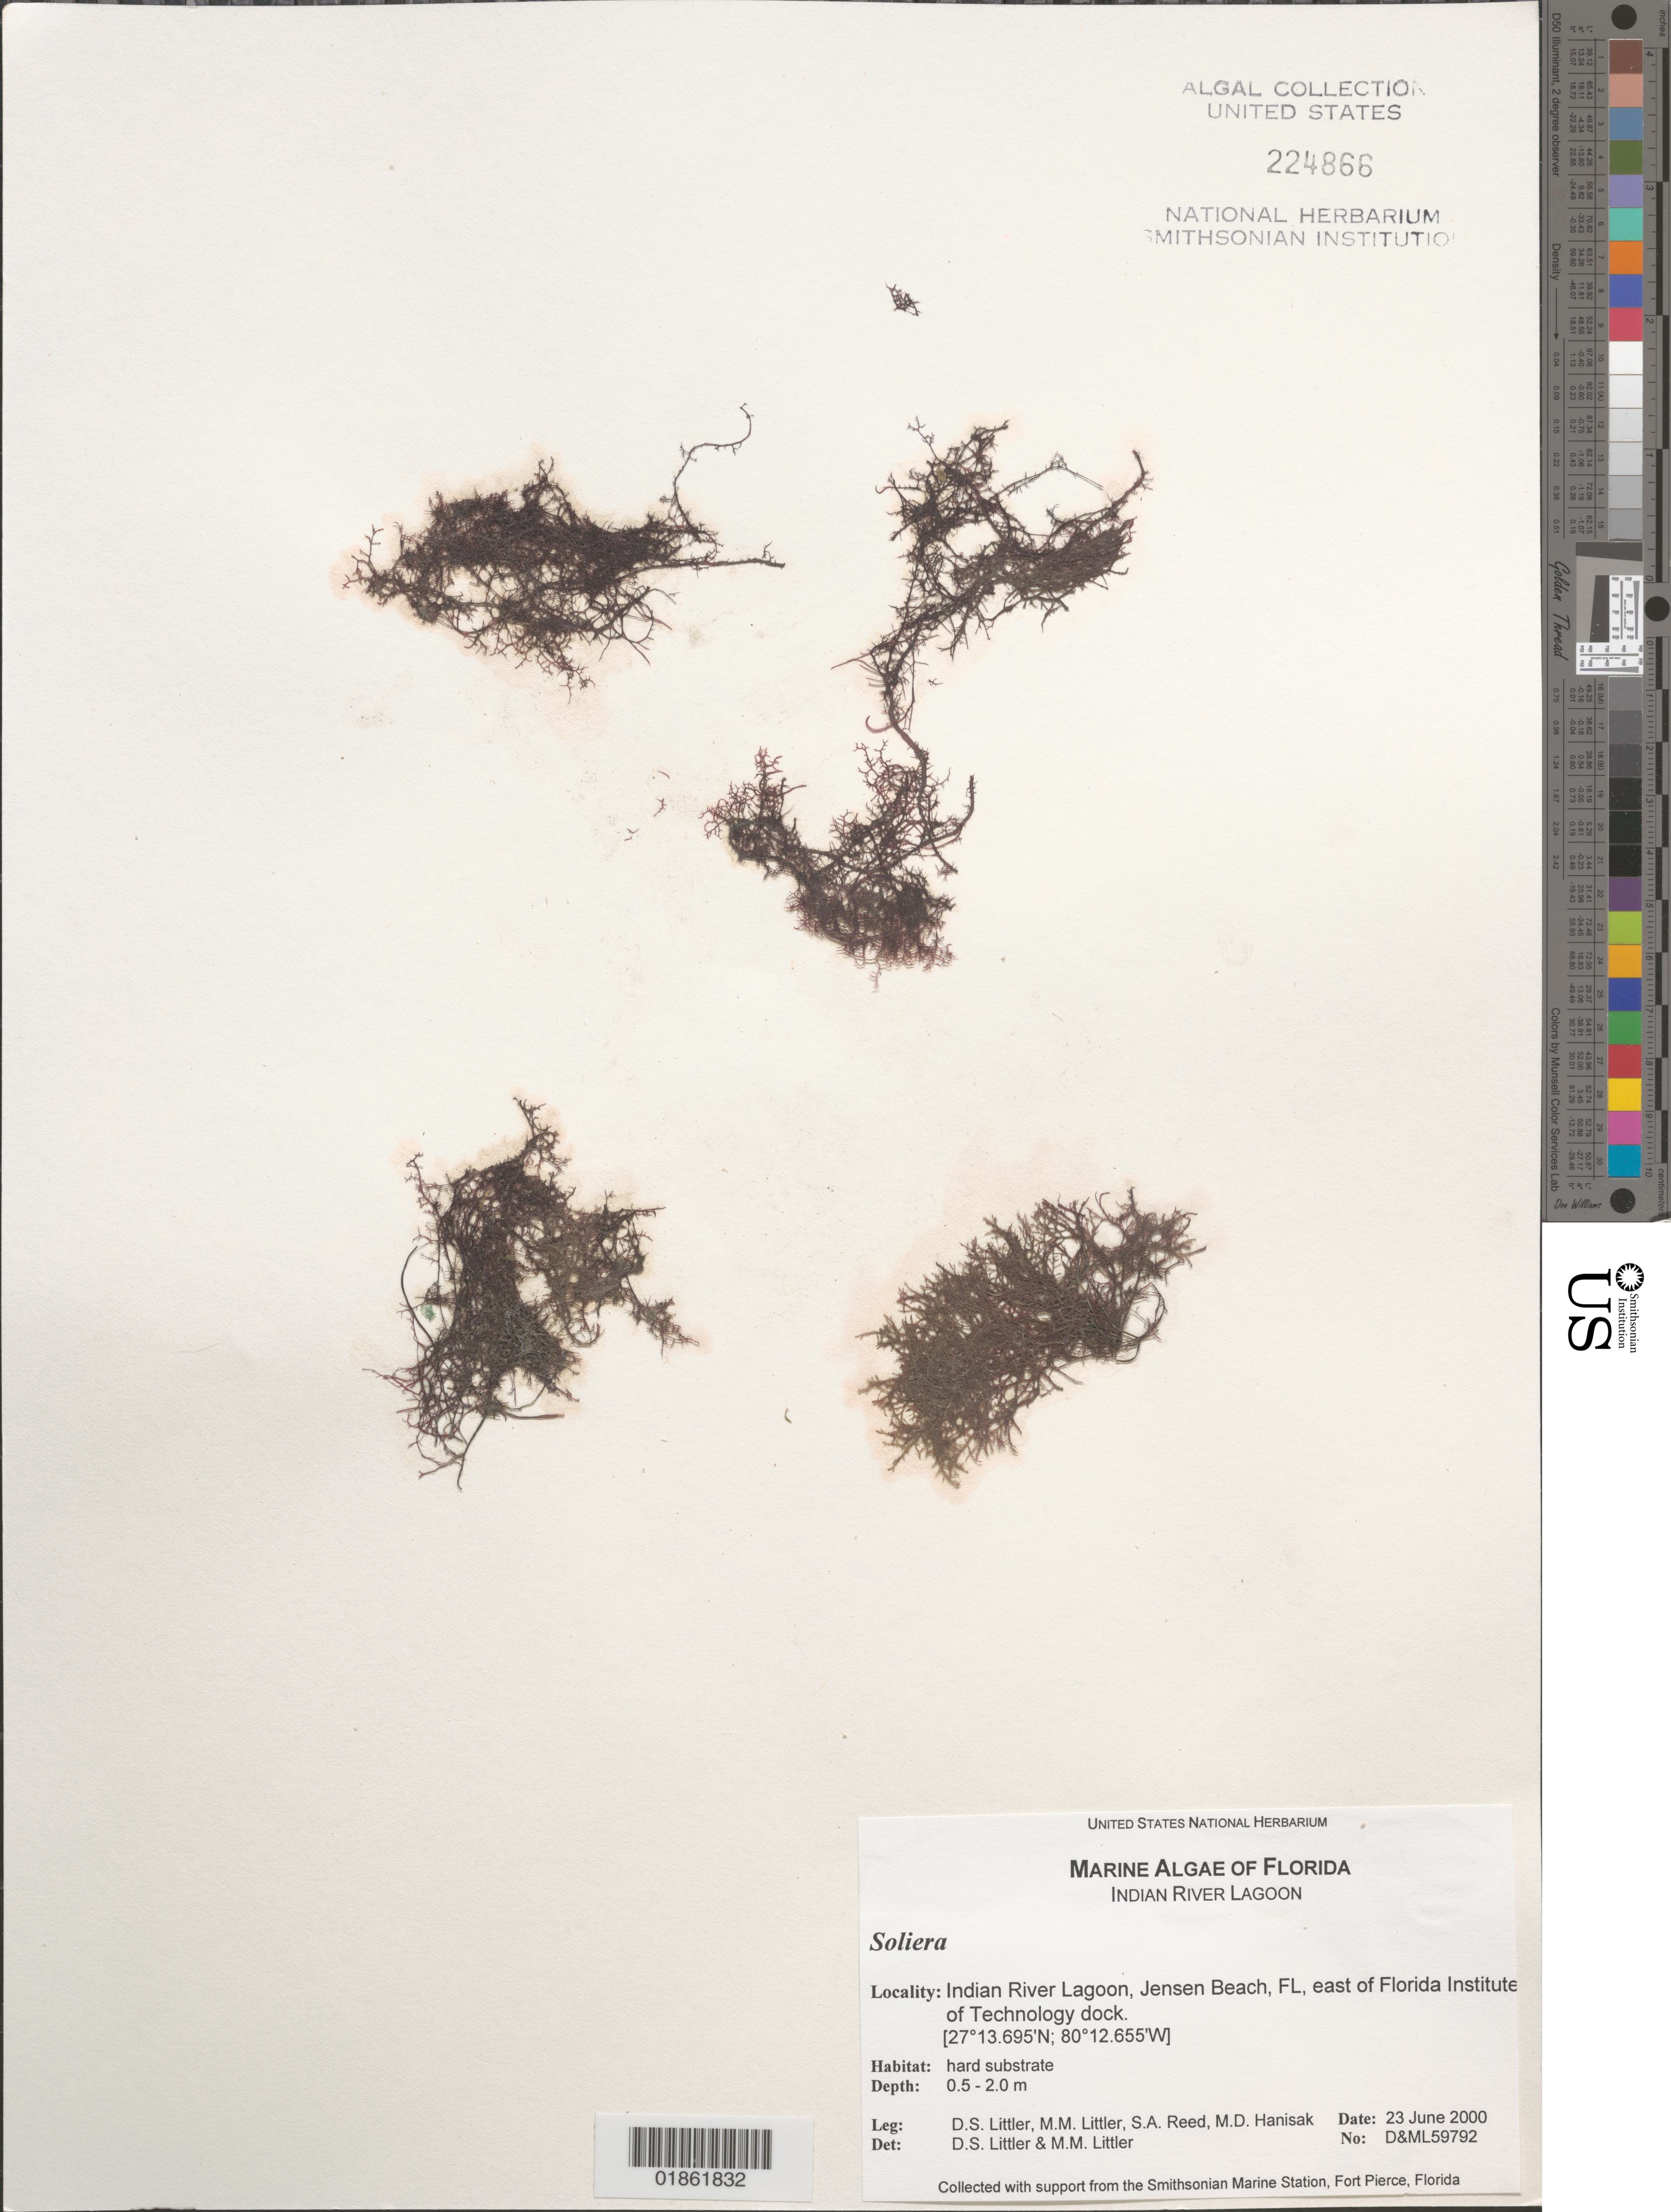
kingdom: Plantae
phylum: Rhodophyta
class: Florideophyceae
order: Gigartinales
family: Solieriaceae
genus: Solieria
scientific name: Solieria sp.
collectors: D. S. Littler & M. M. Littler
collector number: D&ML 59792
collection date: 2000-06-23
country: United States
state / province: Florida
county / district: Saint Lucie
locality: Jensen Beach. S of city. Florida Institute of Technology, dock remains. Indian River Lagoon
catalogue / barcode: US 224866